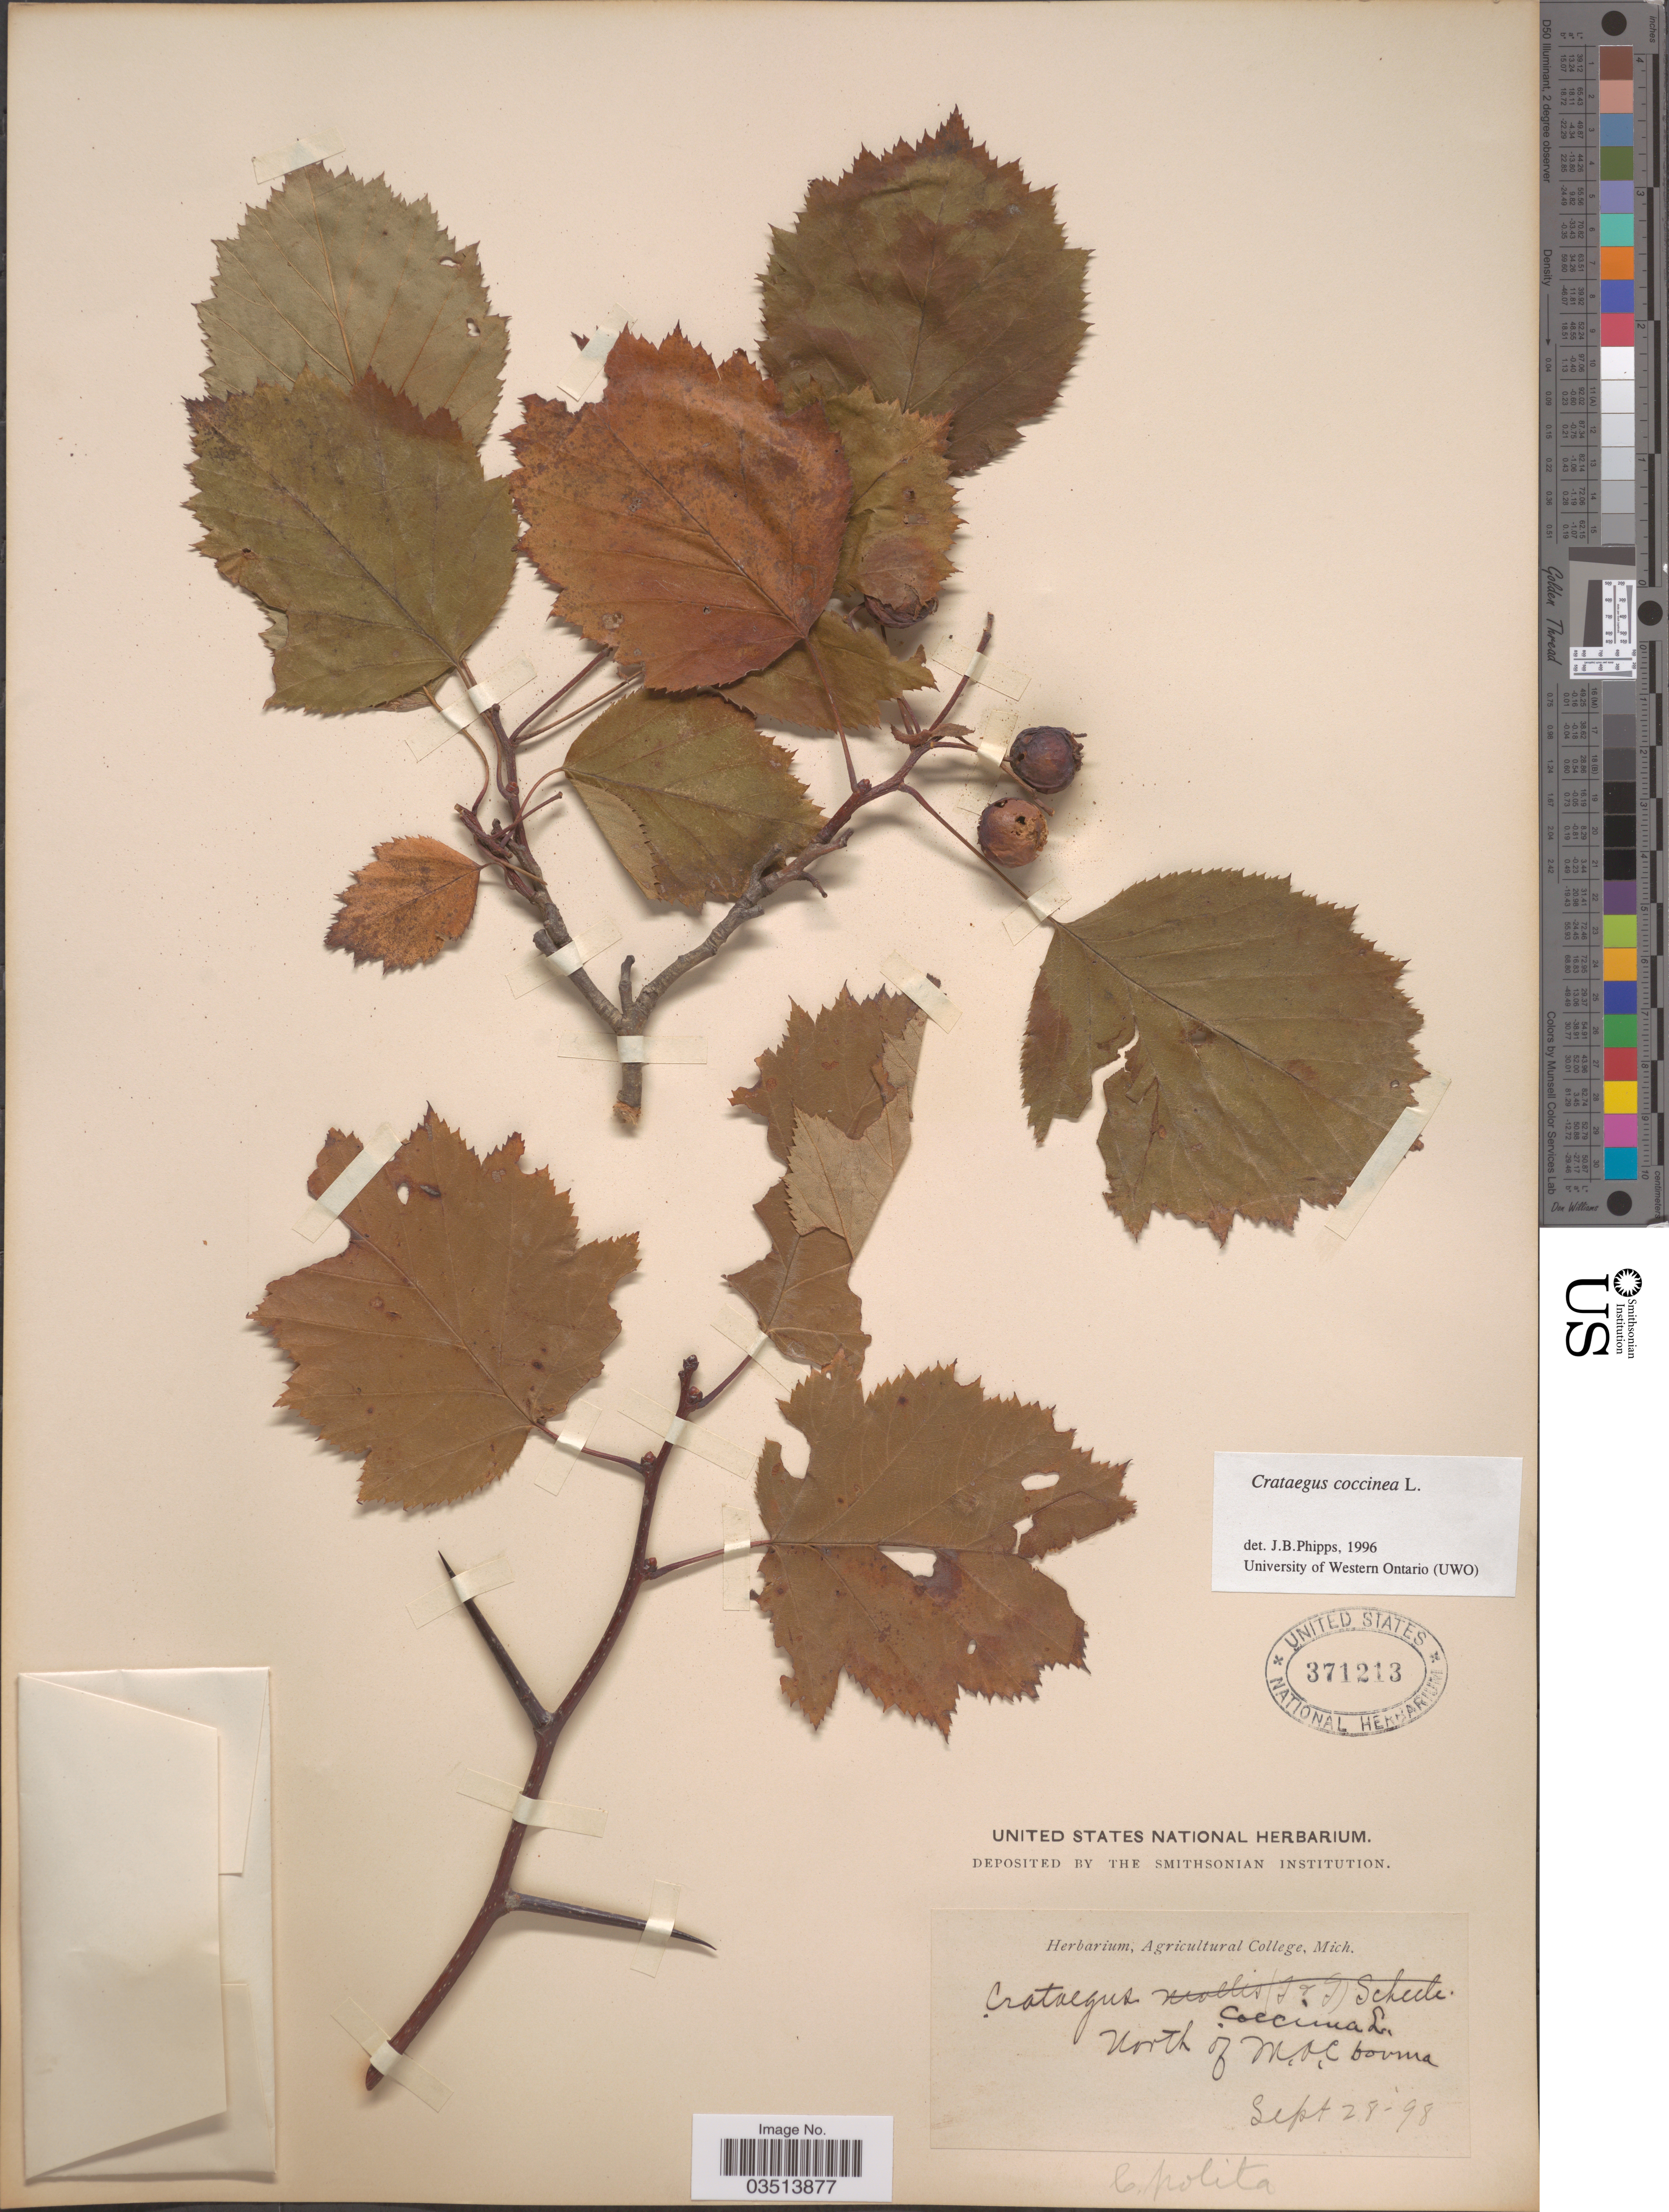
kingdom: Plantae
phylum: Tracheophyta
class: Magnoliopsida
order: Rosales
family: Rosaceae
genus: Crataegus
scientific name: Crataegus coccinea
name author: Ashe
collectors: Ex herb. Agricultural College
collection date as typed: Transcribed d/m/y: 28/9/98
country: United States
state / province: Michigan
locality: North of M.A.C. touma [interpreted].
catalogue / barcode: US 371213